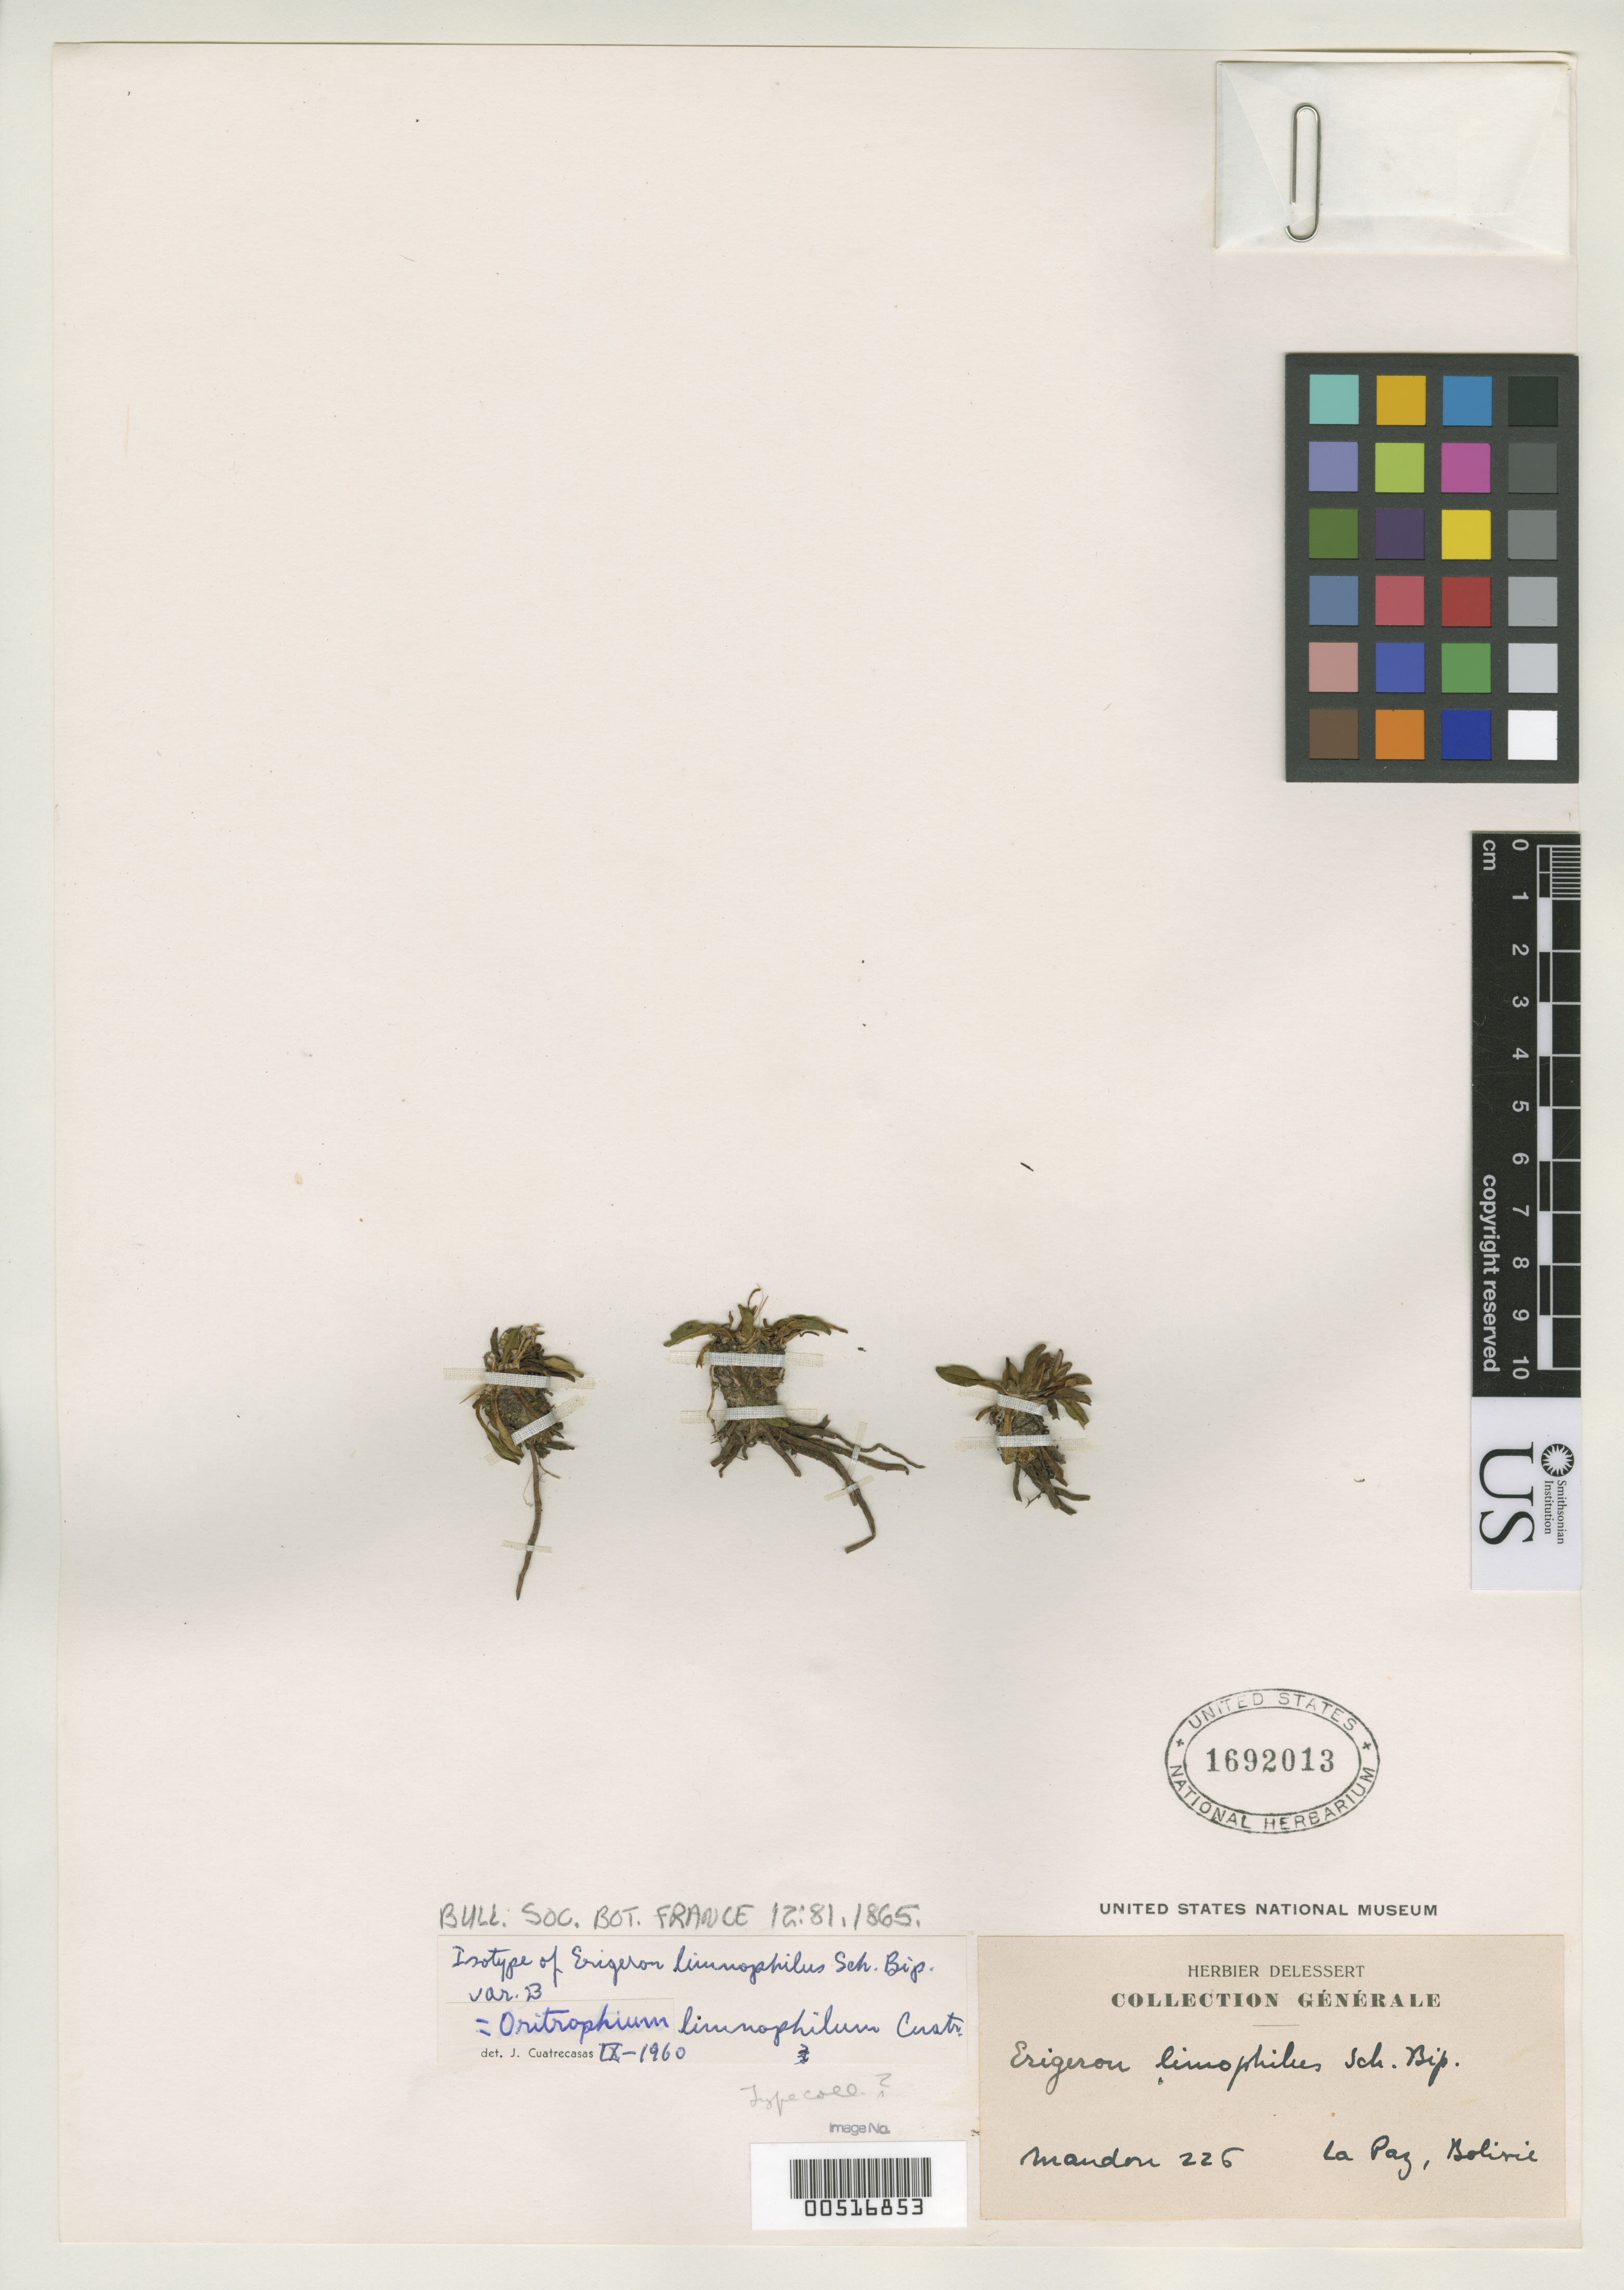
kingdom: Plantae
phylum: Tracheophyta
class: Magnoliopsida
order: Asterales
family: Asteraceae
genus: Erigeron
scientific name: Erigeron limnophilus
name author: Sch. Bip.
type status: Isotype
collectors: G. Mandon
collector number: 226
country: Bolivia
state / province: La Paz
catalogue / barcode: US 1692013